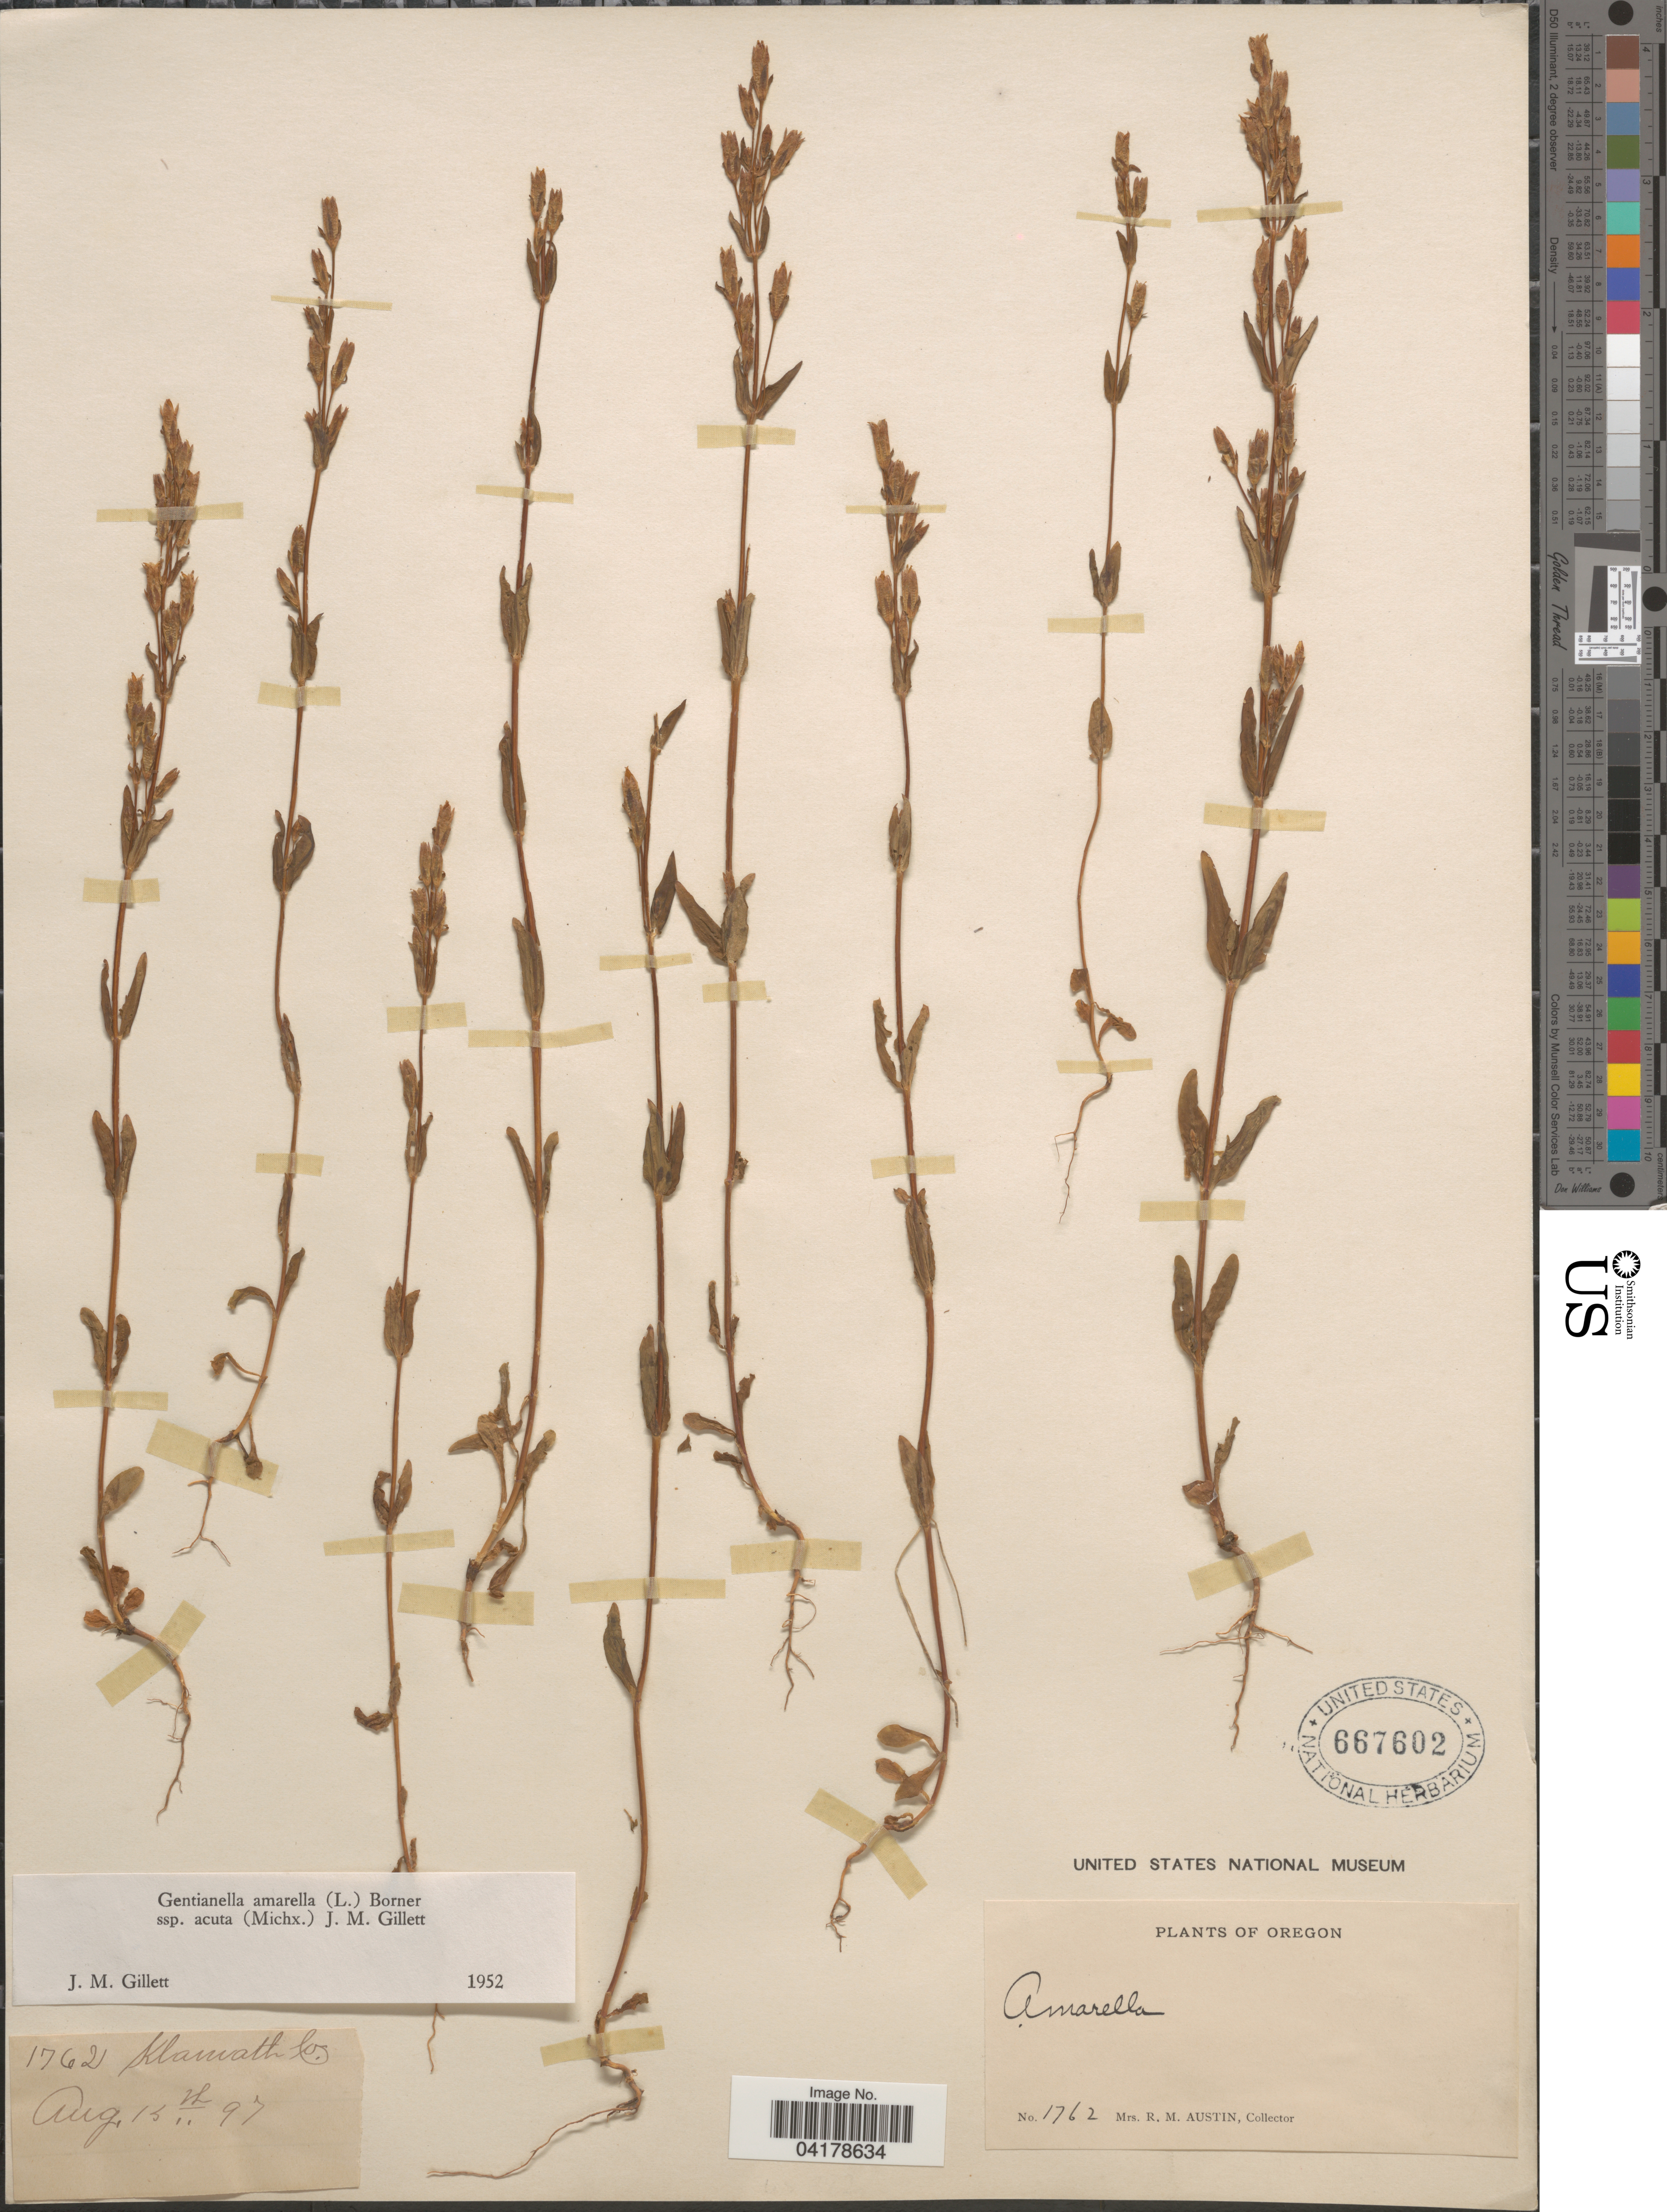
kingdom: Plantae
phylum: Tracheophyta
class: Magnoliopsida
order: Gentianales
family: Gentianaceae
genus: Gentianella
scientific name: Gentianella amarella subsp. acuta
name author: (Michx.) J.M. Gillett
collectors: R. Austin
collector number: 1762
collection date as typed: Transcribed d/m/y: 16/8/97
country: United States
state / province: Oregon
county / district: Klamath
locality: Klamath Co.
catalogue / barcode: US 667602